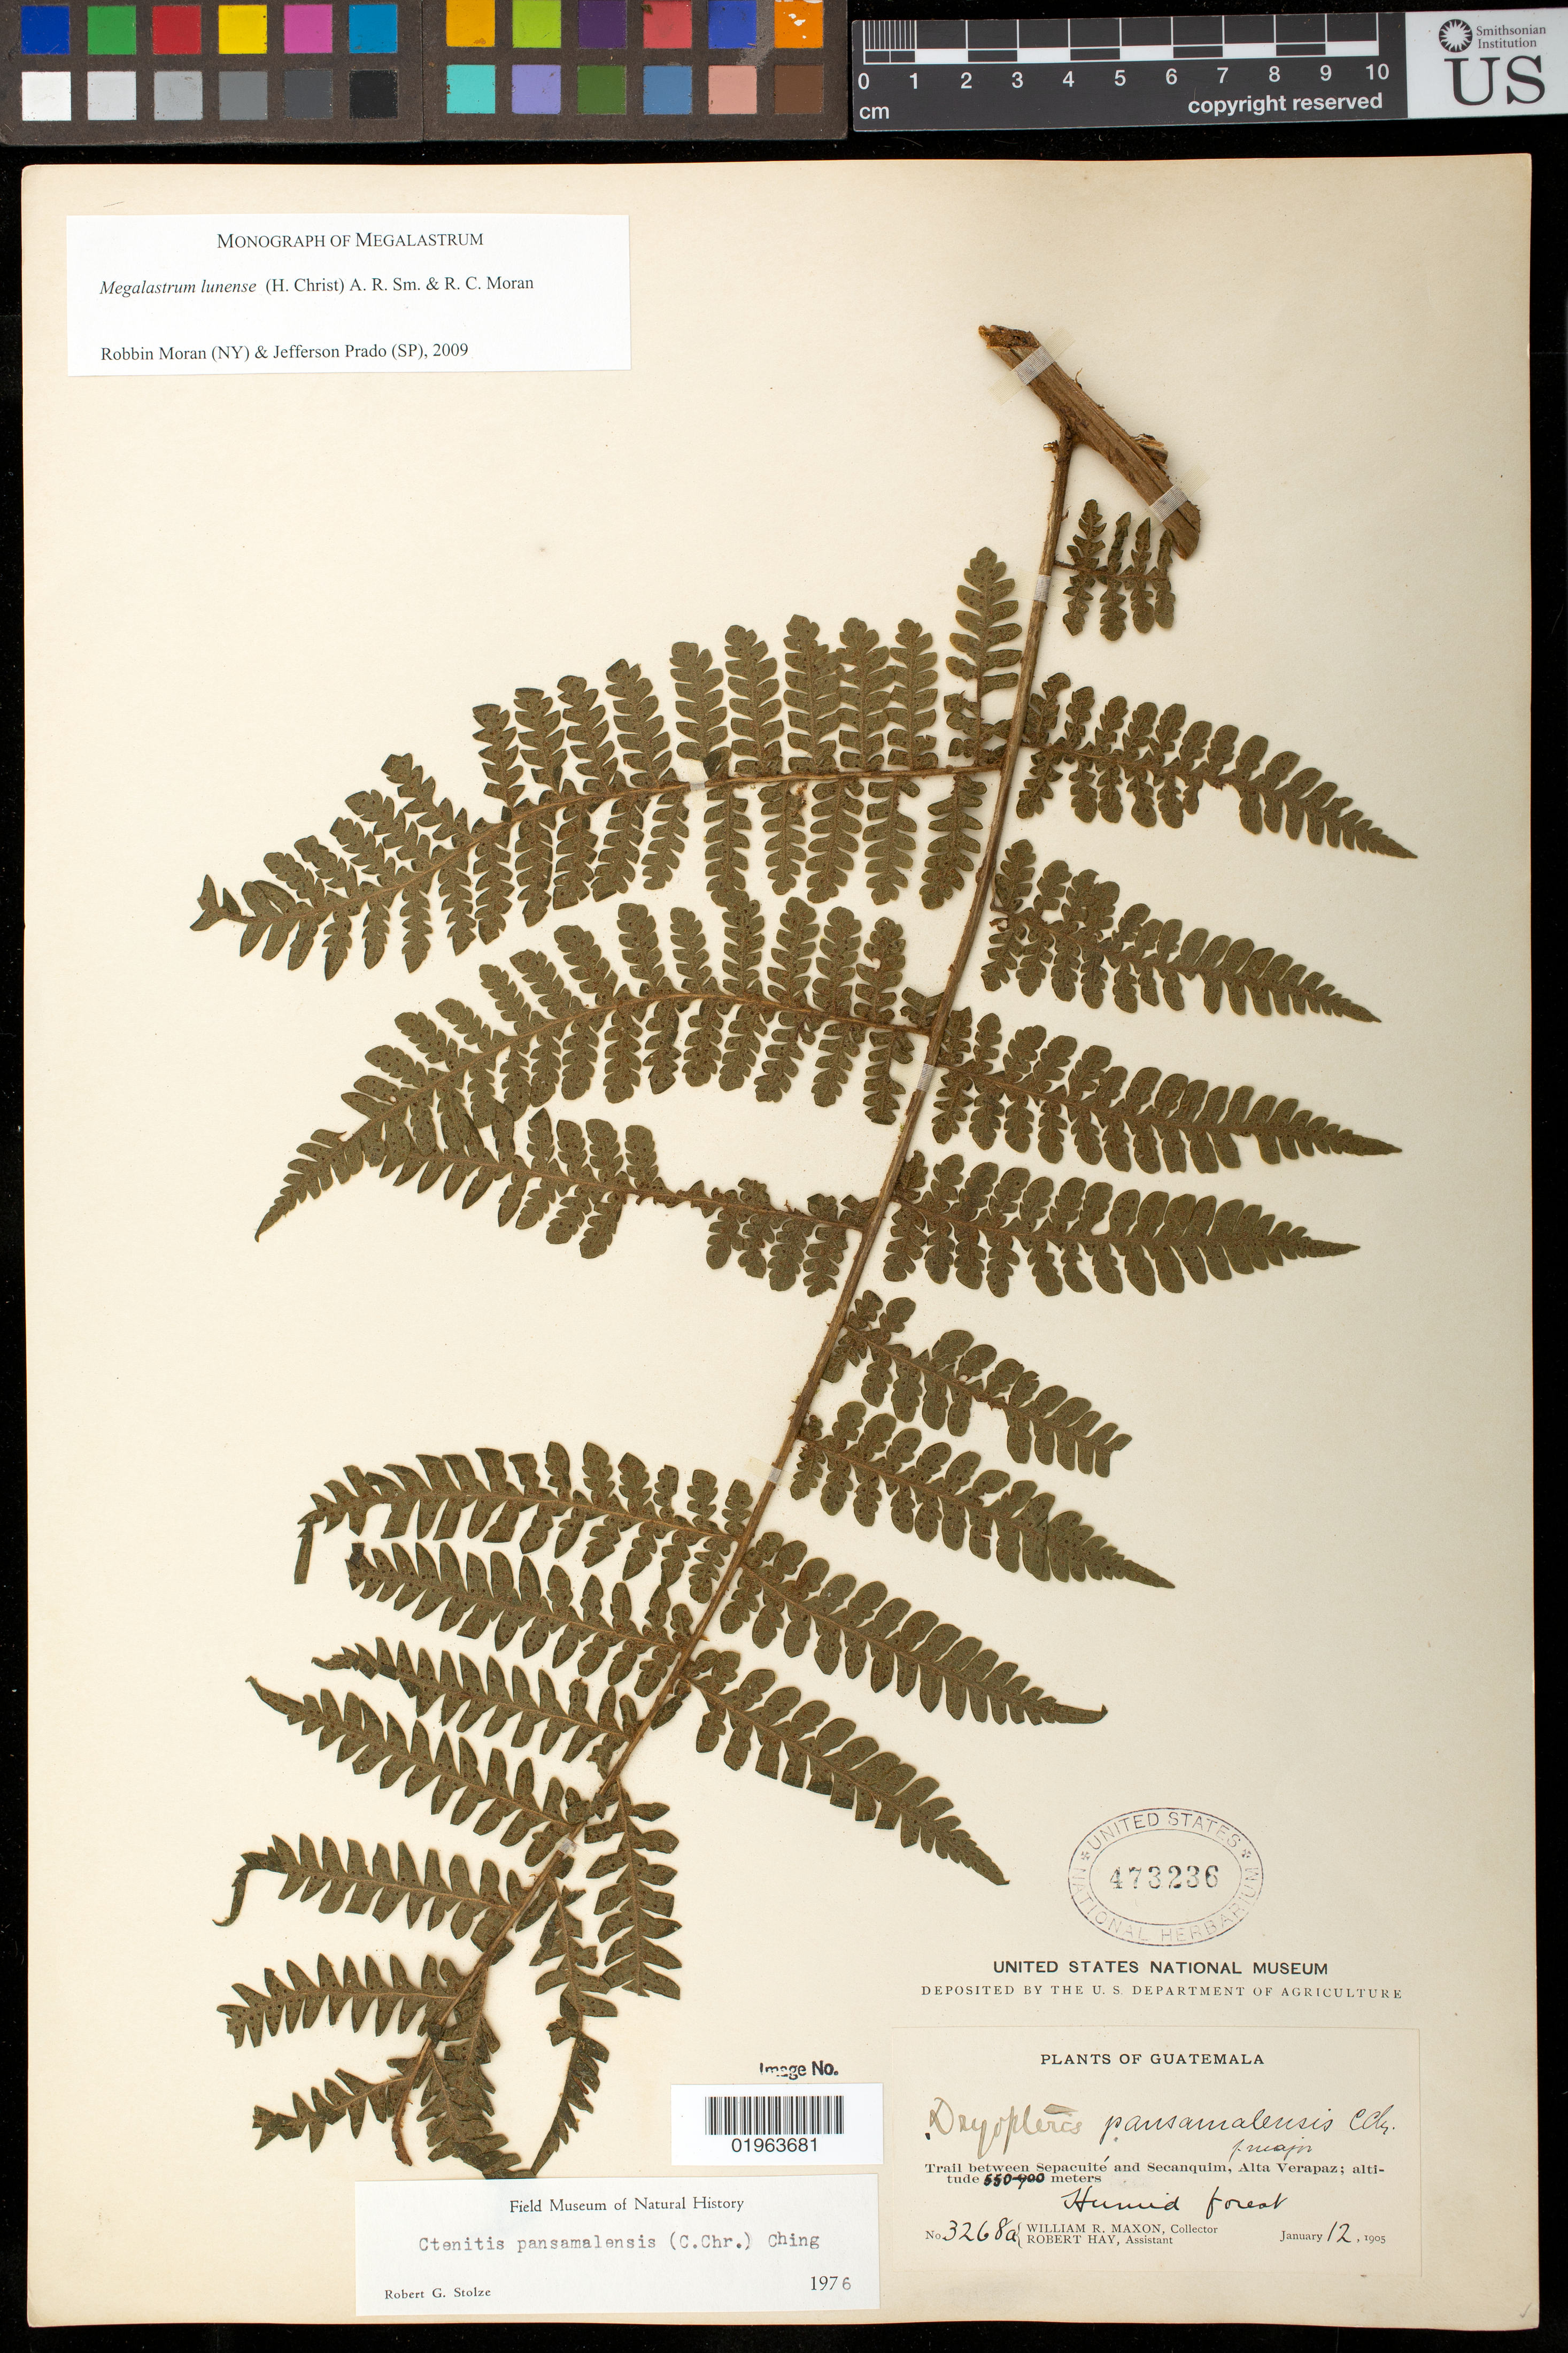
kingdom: Plantae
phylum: Tracheophyta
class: Polypodiopsida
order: Polypodiales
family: Dryopteridaceae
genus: Megalastrum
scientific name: Megalastrum lunense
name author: (Christ) A.R. Sm. & R.C. Moran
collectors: W. R. Maxon & R. H. Hay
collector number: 3268 a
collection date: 1905-01-12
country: Guatemala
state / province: Alta Verapaz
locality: Guatemala. Trail between Sepacuite and Secanquim, ALta Verapaz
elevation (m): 550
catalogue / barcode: US 473236